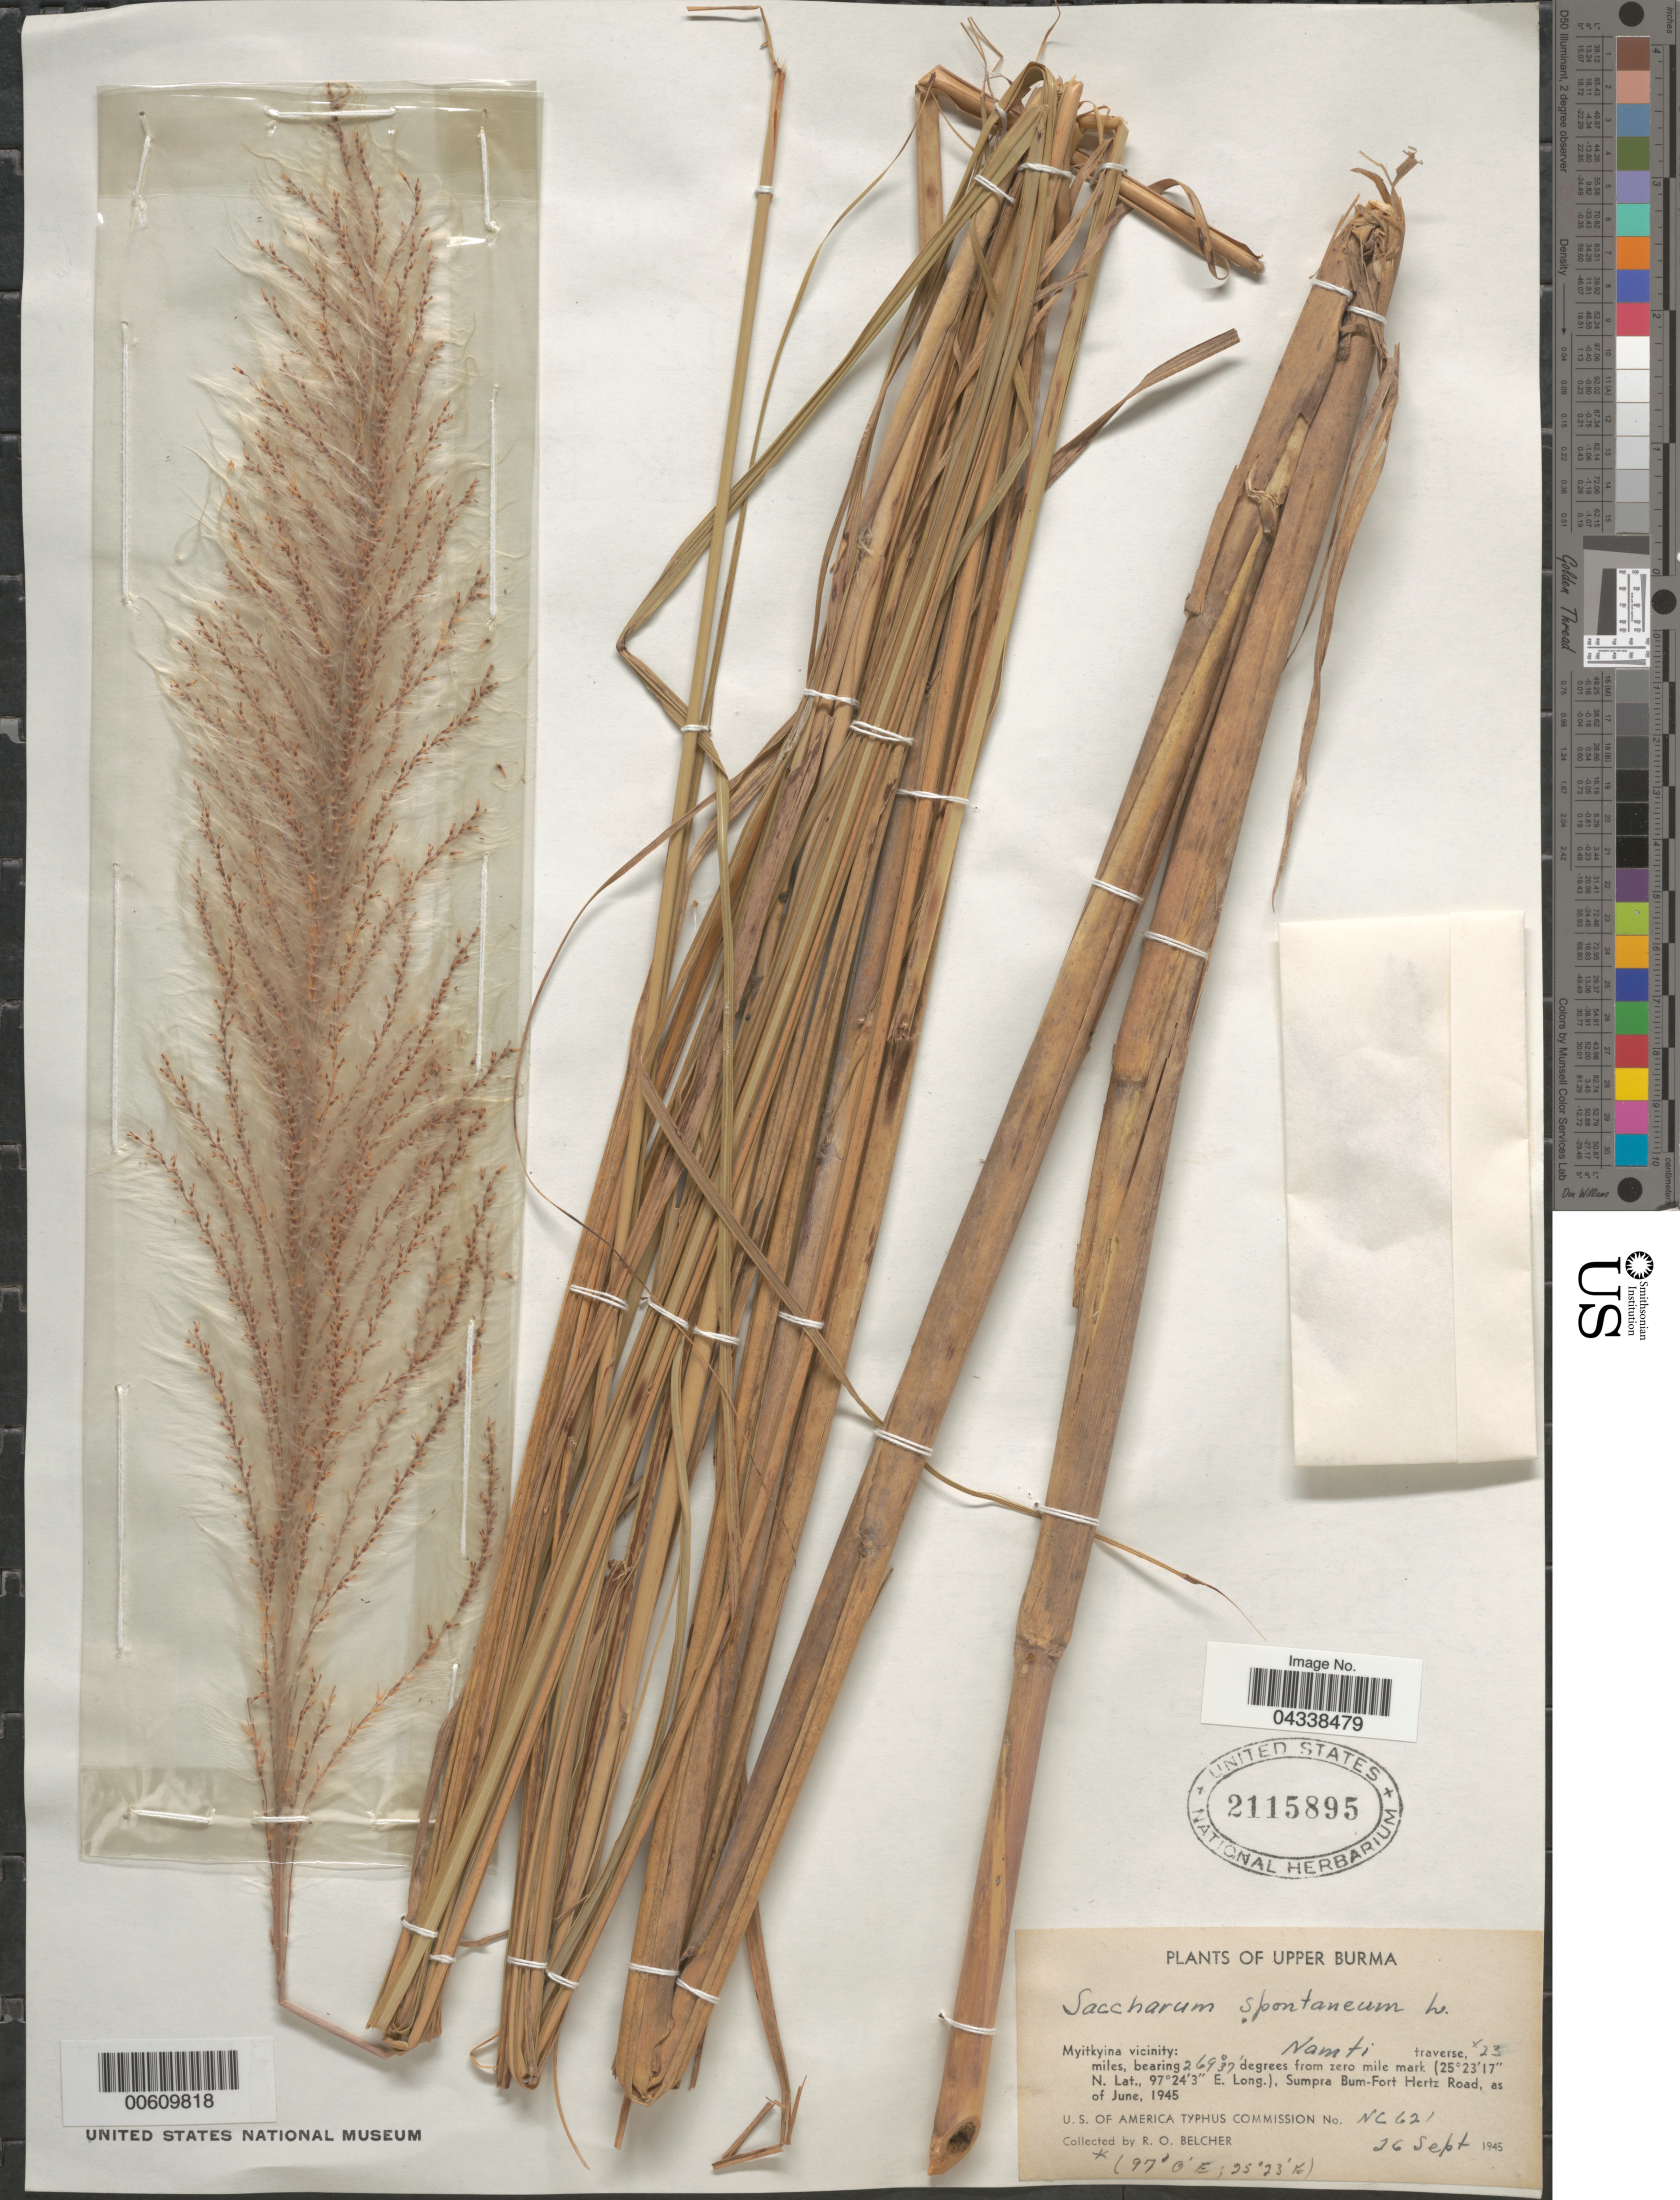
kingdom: Plantae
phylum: Tracheophyta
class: Liliopsida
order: Poales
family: Poaceae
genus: Saccharum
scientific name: Saccharum spontaneum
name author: L.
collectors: R. Belcher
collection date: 1945-09-26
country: Myanmar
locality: Upper Burma. Myitkyina vicinity: Namti traverse, 23 miles, bearing from zero mile mark, Sumpra Bum-Fort Hertz Road. U.S. of America Typhus Commission No. NC621.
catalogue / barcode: US 2115895